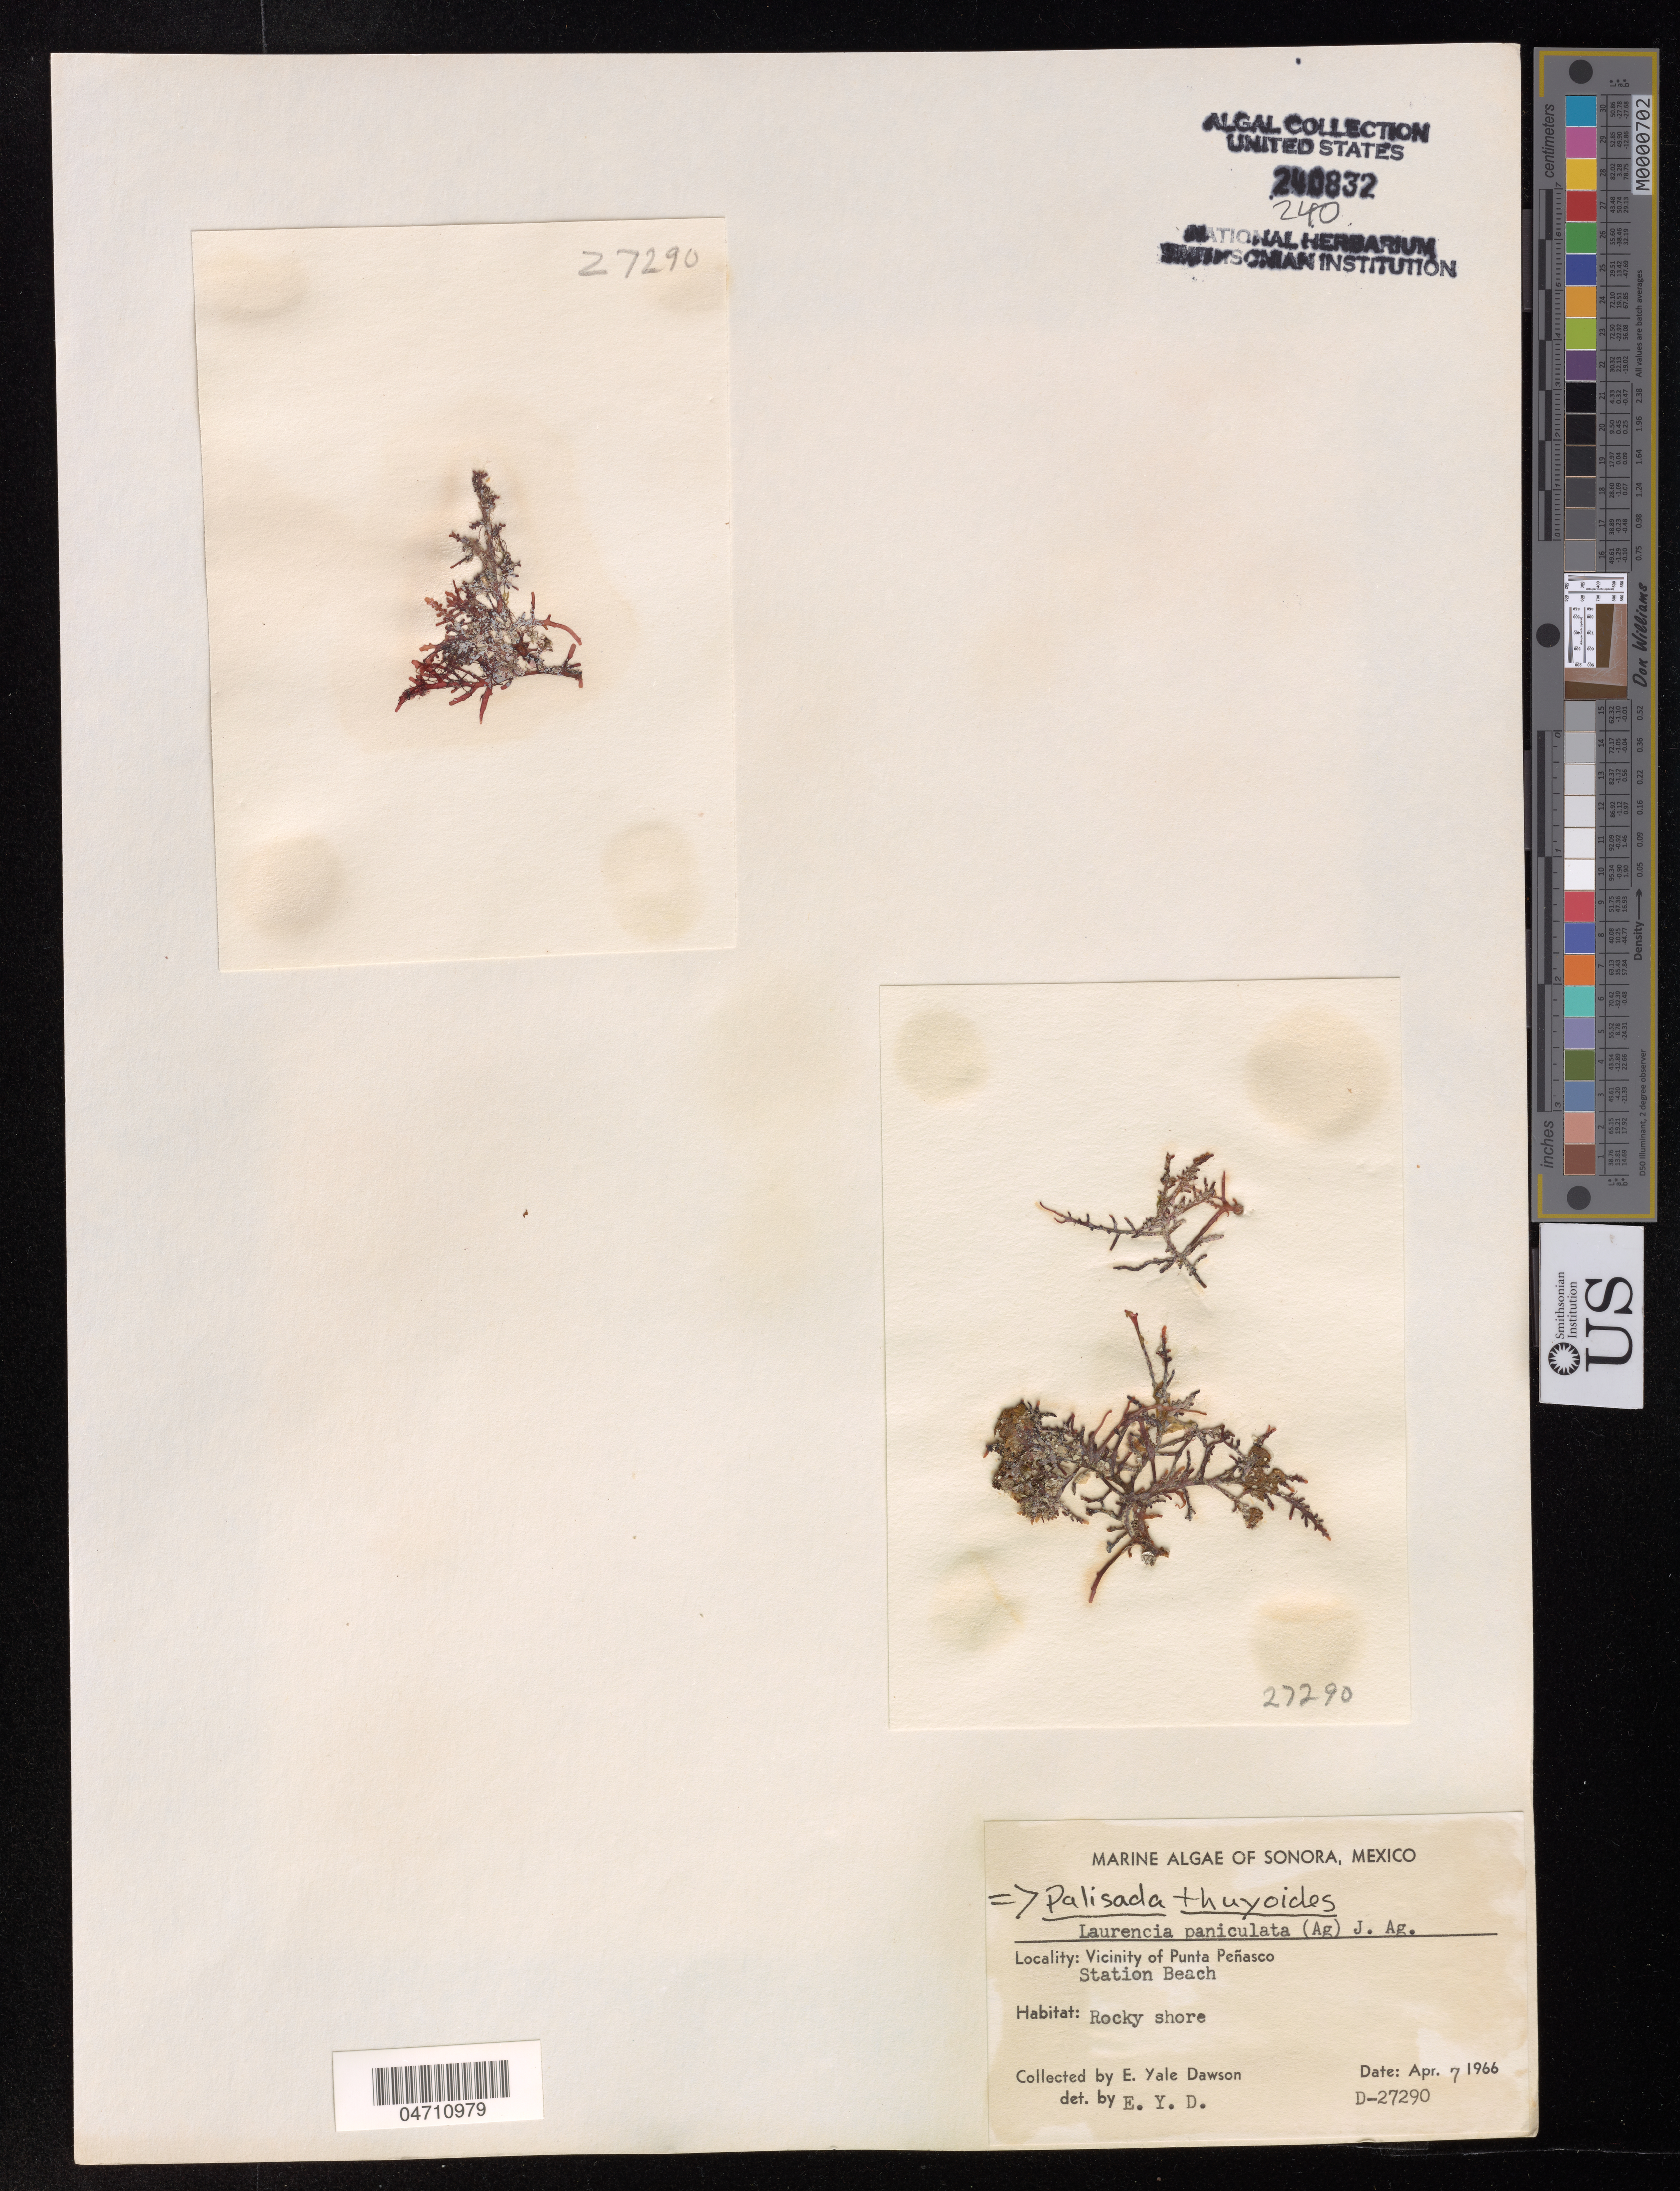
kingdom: Plantae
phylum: Rhodophyta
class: Florideophyceae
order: Ceramiales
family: Rhodomelaceae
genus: Palisada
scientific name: Palisada intermedia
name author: (Yamada) K.W. Nam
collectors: E. Y. Dawson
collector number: D-27290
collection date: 1966-04-07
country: Mexico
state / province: Sonora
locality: Vicinity of Punta Peñasco. Station Beach.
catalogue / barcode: US 240832